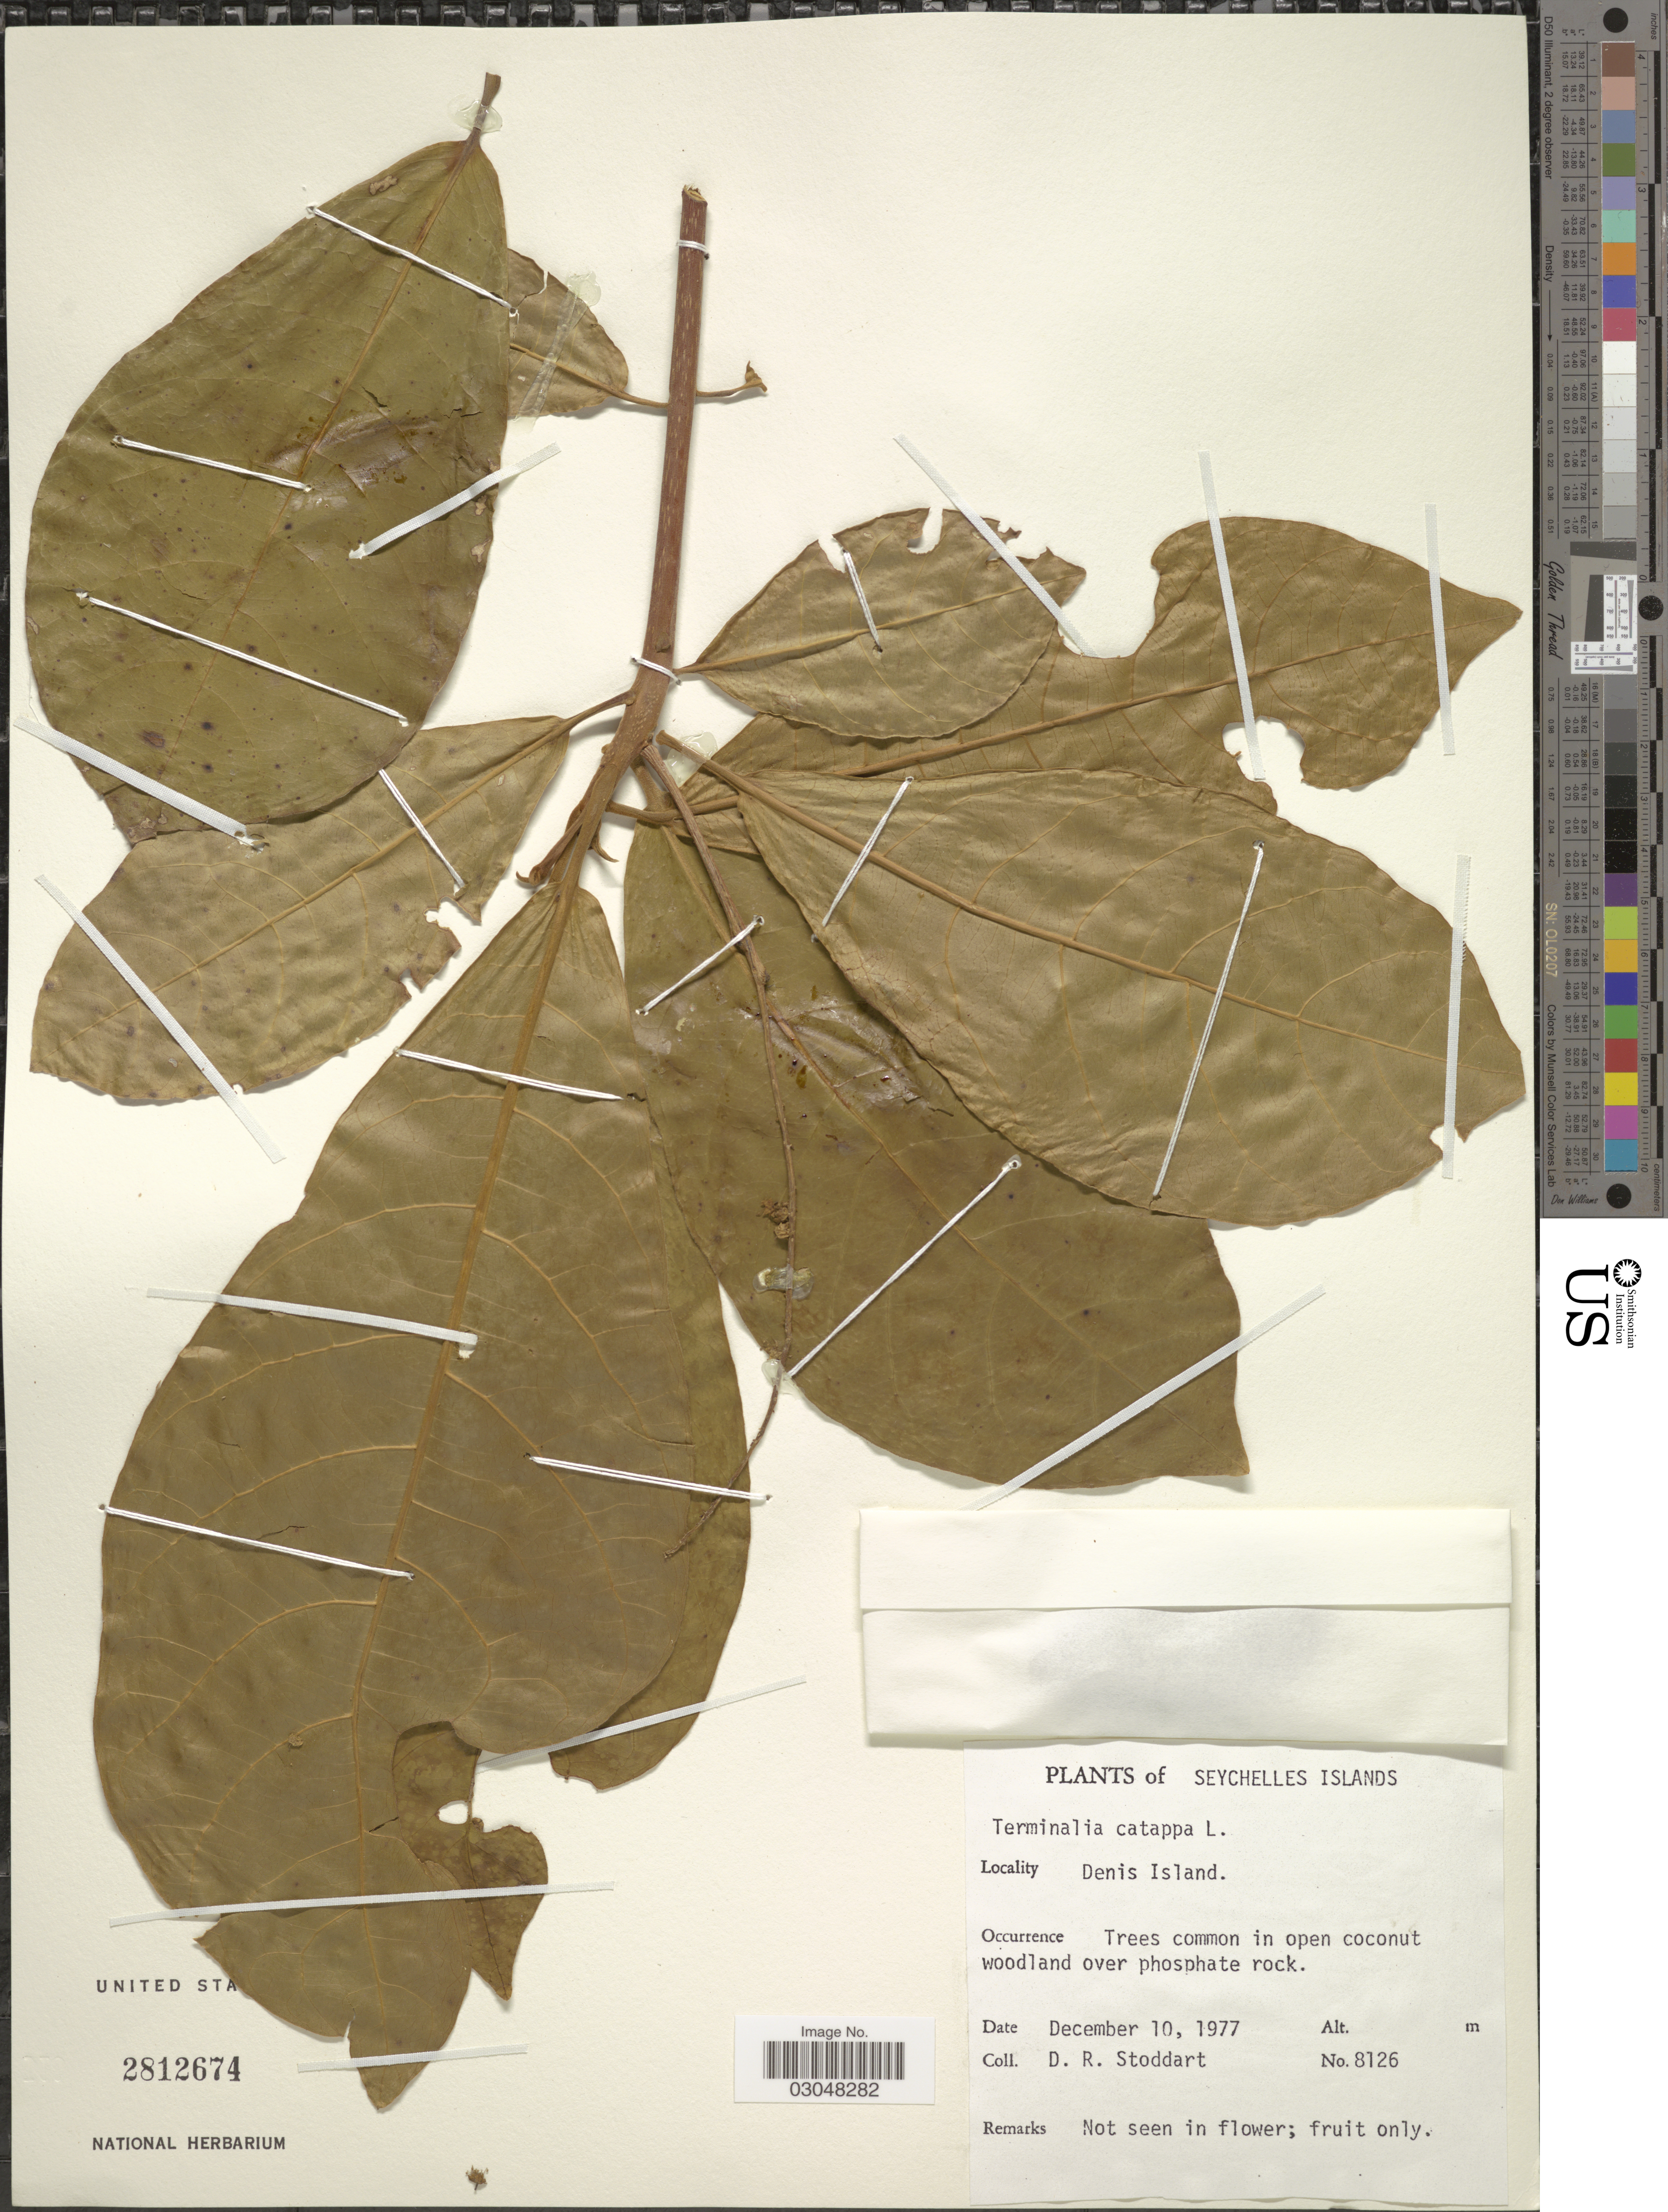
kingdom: Plantae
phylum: Tracheophyta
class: Magnoliopsida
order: Myrtales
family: Combretaceae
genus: Terminalia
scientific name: Terminalia catappa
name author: L.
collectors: D. R. Stoddart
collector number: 8126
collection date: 1977-12-10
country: Seychelles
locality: Denis Island.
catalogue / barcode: US 2812674